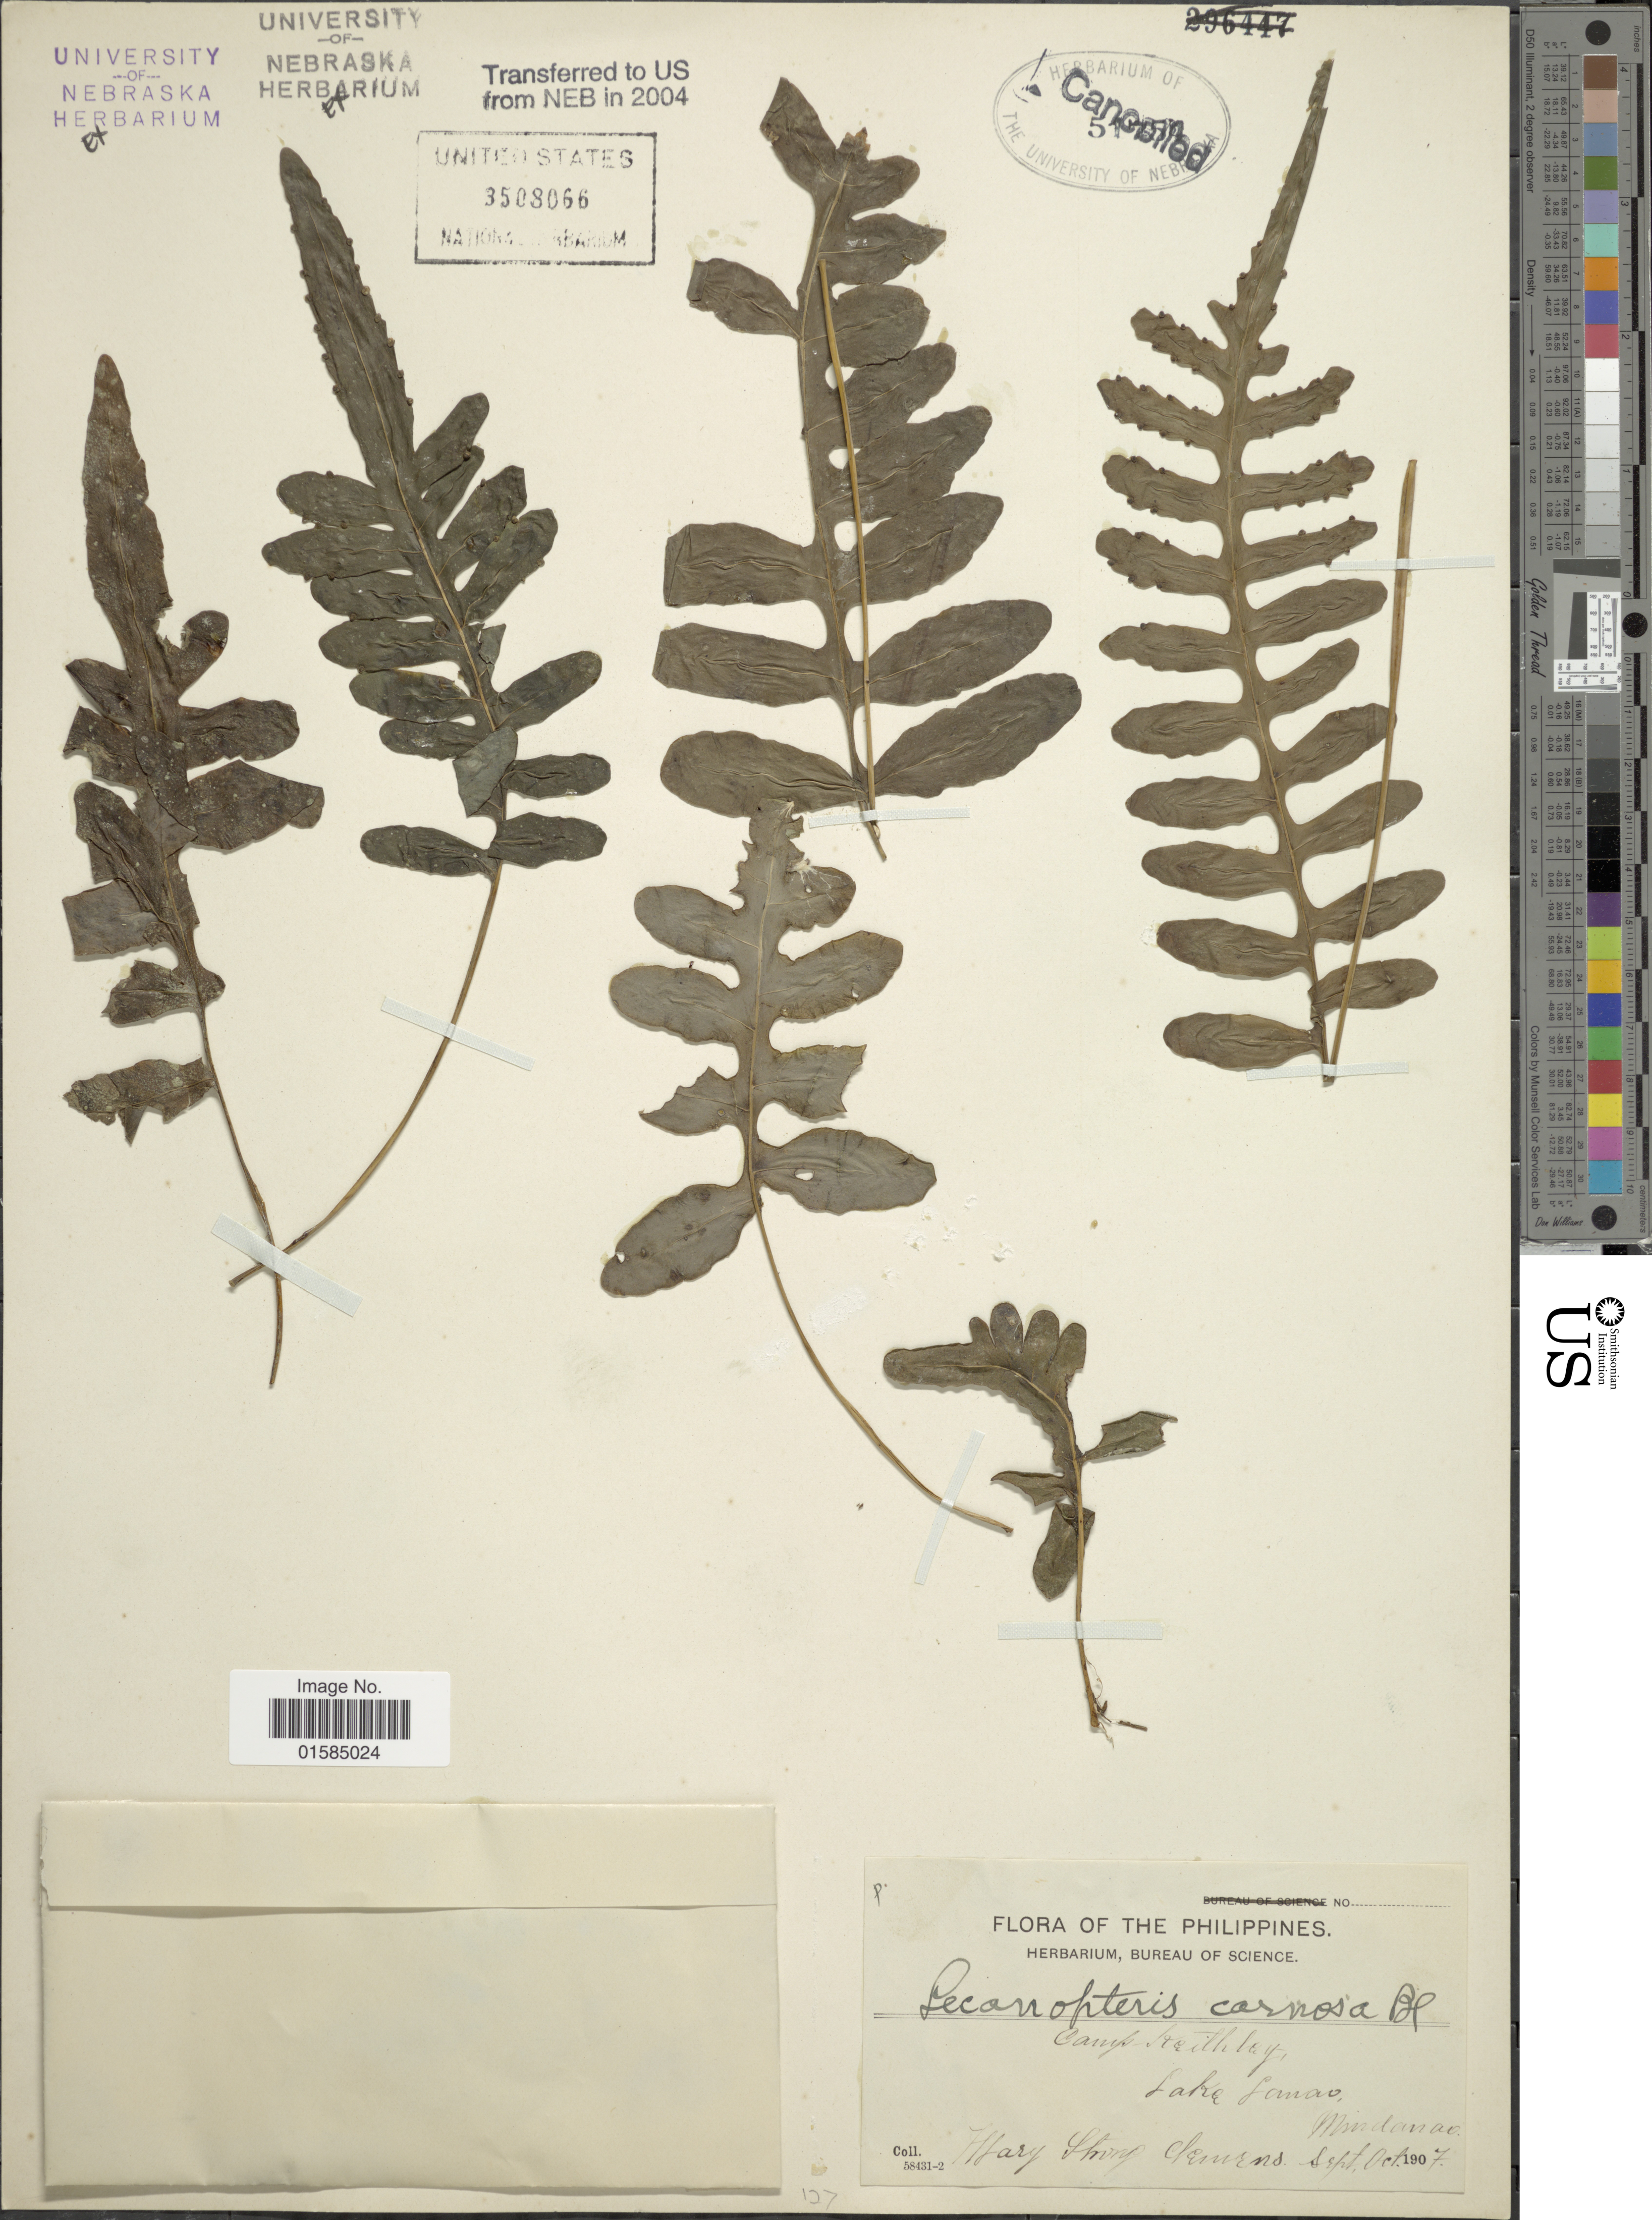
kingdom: Plantae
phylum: Tracheophyta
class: Polypodiopsida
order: Polypodiales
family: Polypodiaceae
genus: Lecanopteris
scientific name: Lecanopteris carnosa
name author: (Reinw.) Blume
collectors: M. S. Clemens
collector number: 58431-2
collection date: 1907-09/1907-10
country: Philippines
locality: Camp Keithley, Lake Lanao, Mindanao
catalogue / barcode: US 3508066